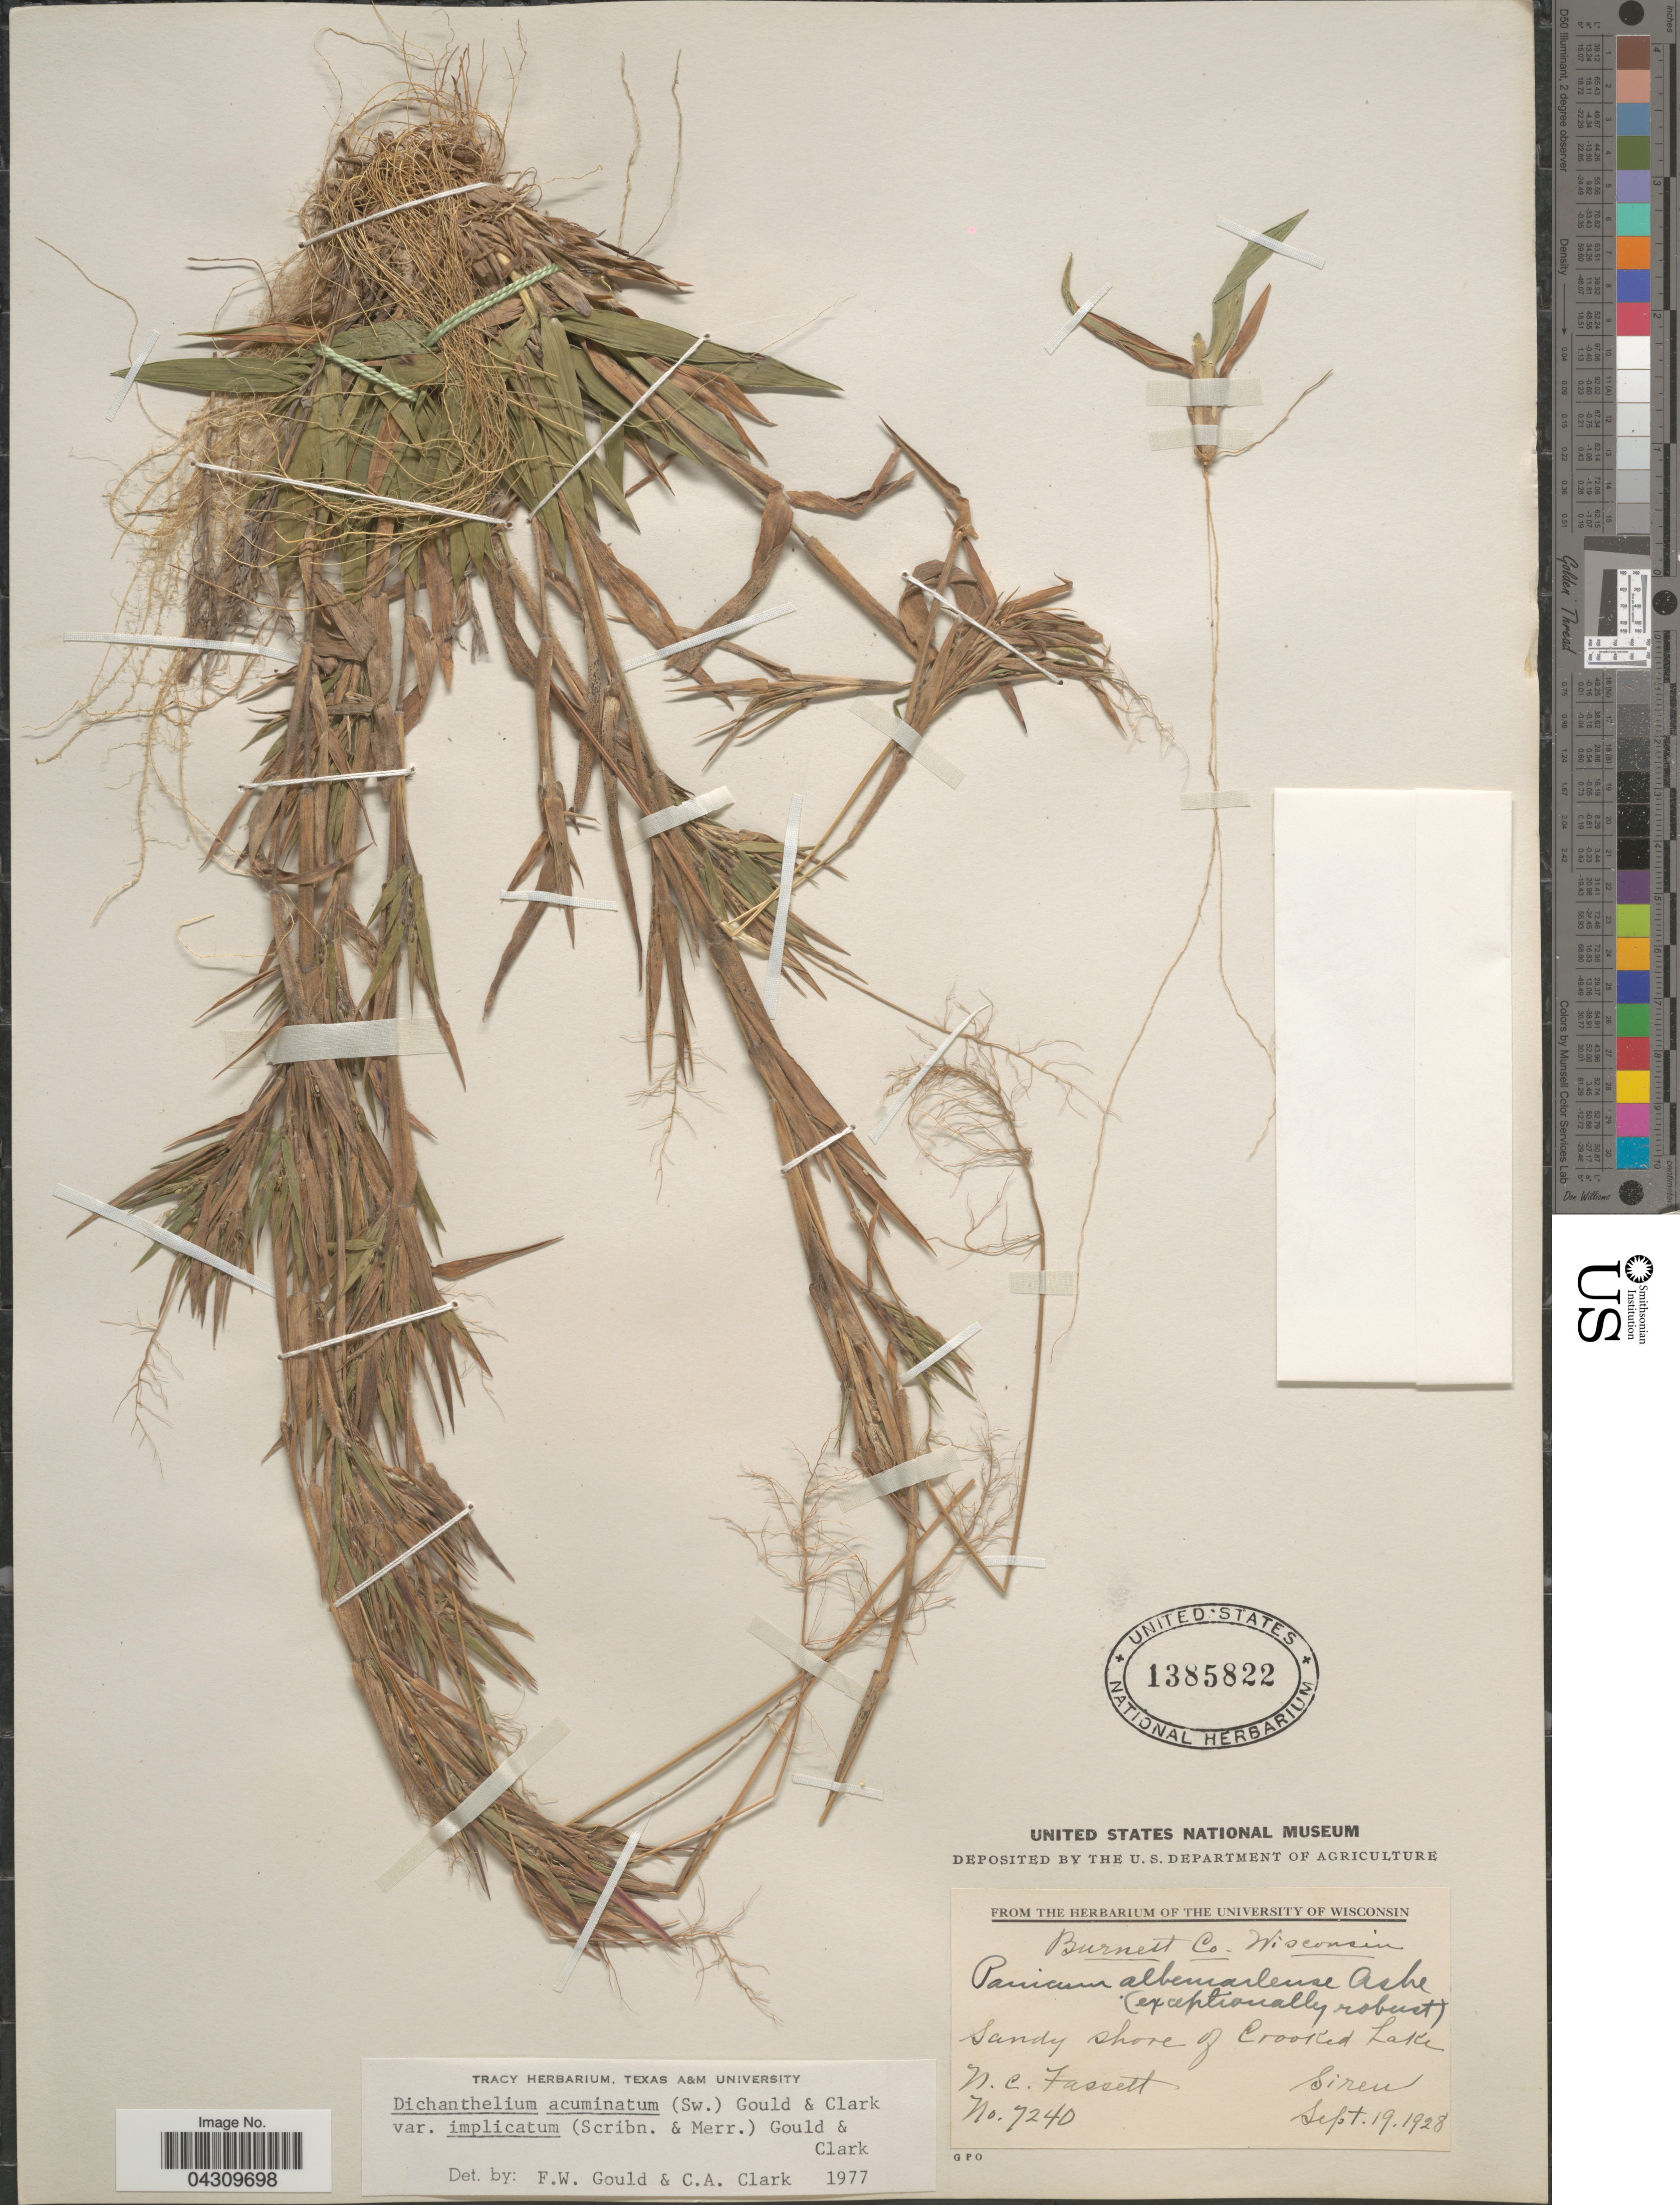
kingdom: Plantae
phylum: Tracheophyta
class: Liliopsida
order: Poales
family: Poaceae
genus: Dichanthelium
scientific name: Dichanthelium acuminatum var. acuminatum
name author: (Sw.) Gould & C.A. Clark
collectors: N. C. Fassett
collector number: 7240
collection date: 1928-09-19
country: United States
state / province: Wisconsin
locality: Burnett Co. Sandy shore of Crooked Lake Siren.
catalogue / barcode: US 1385822